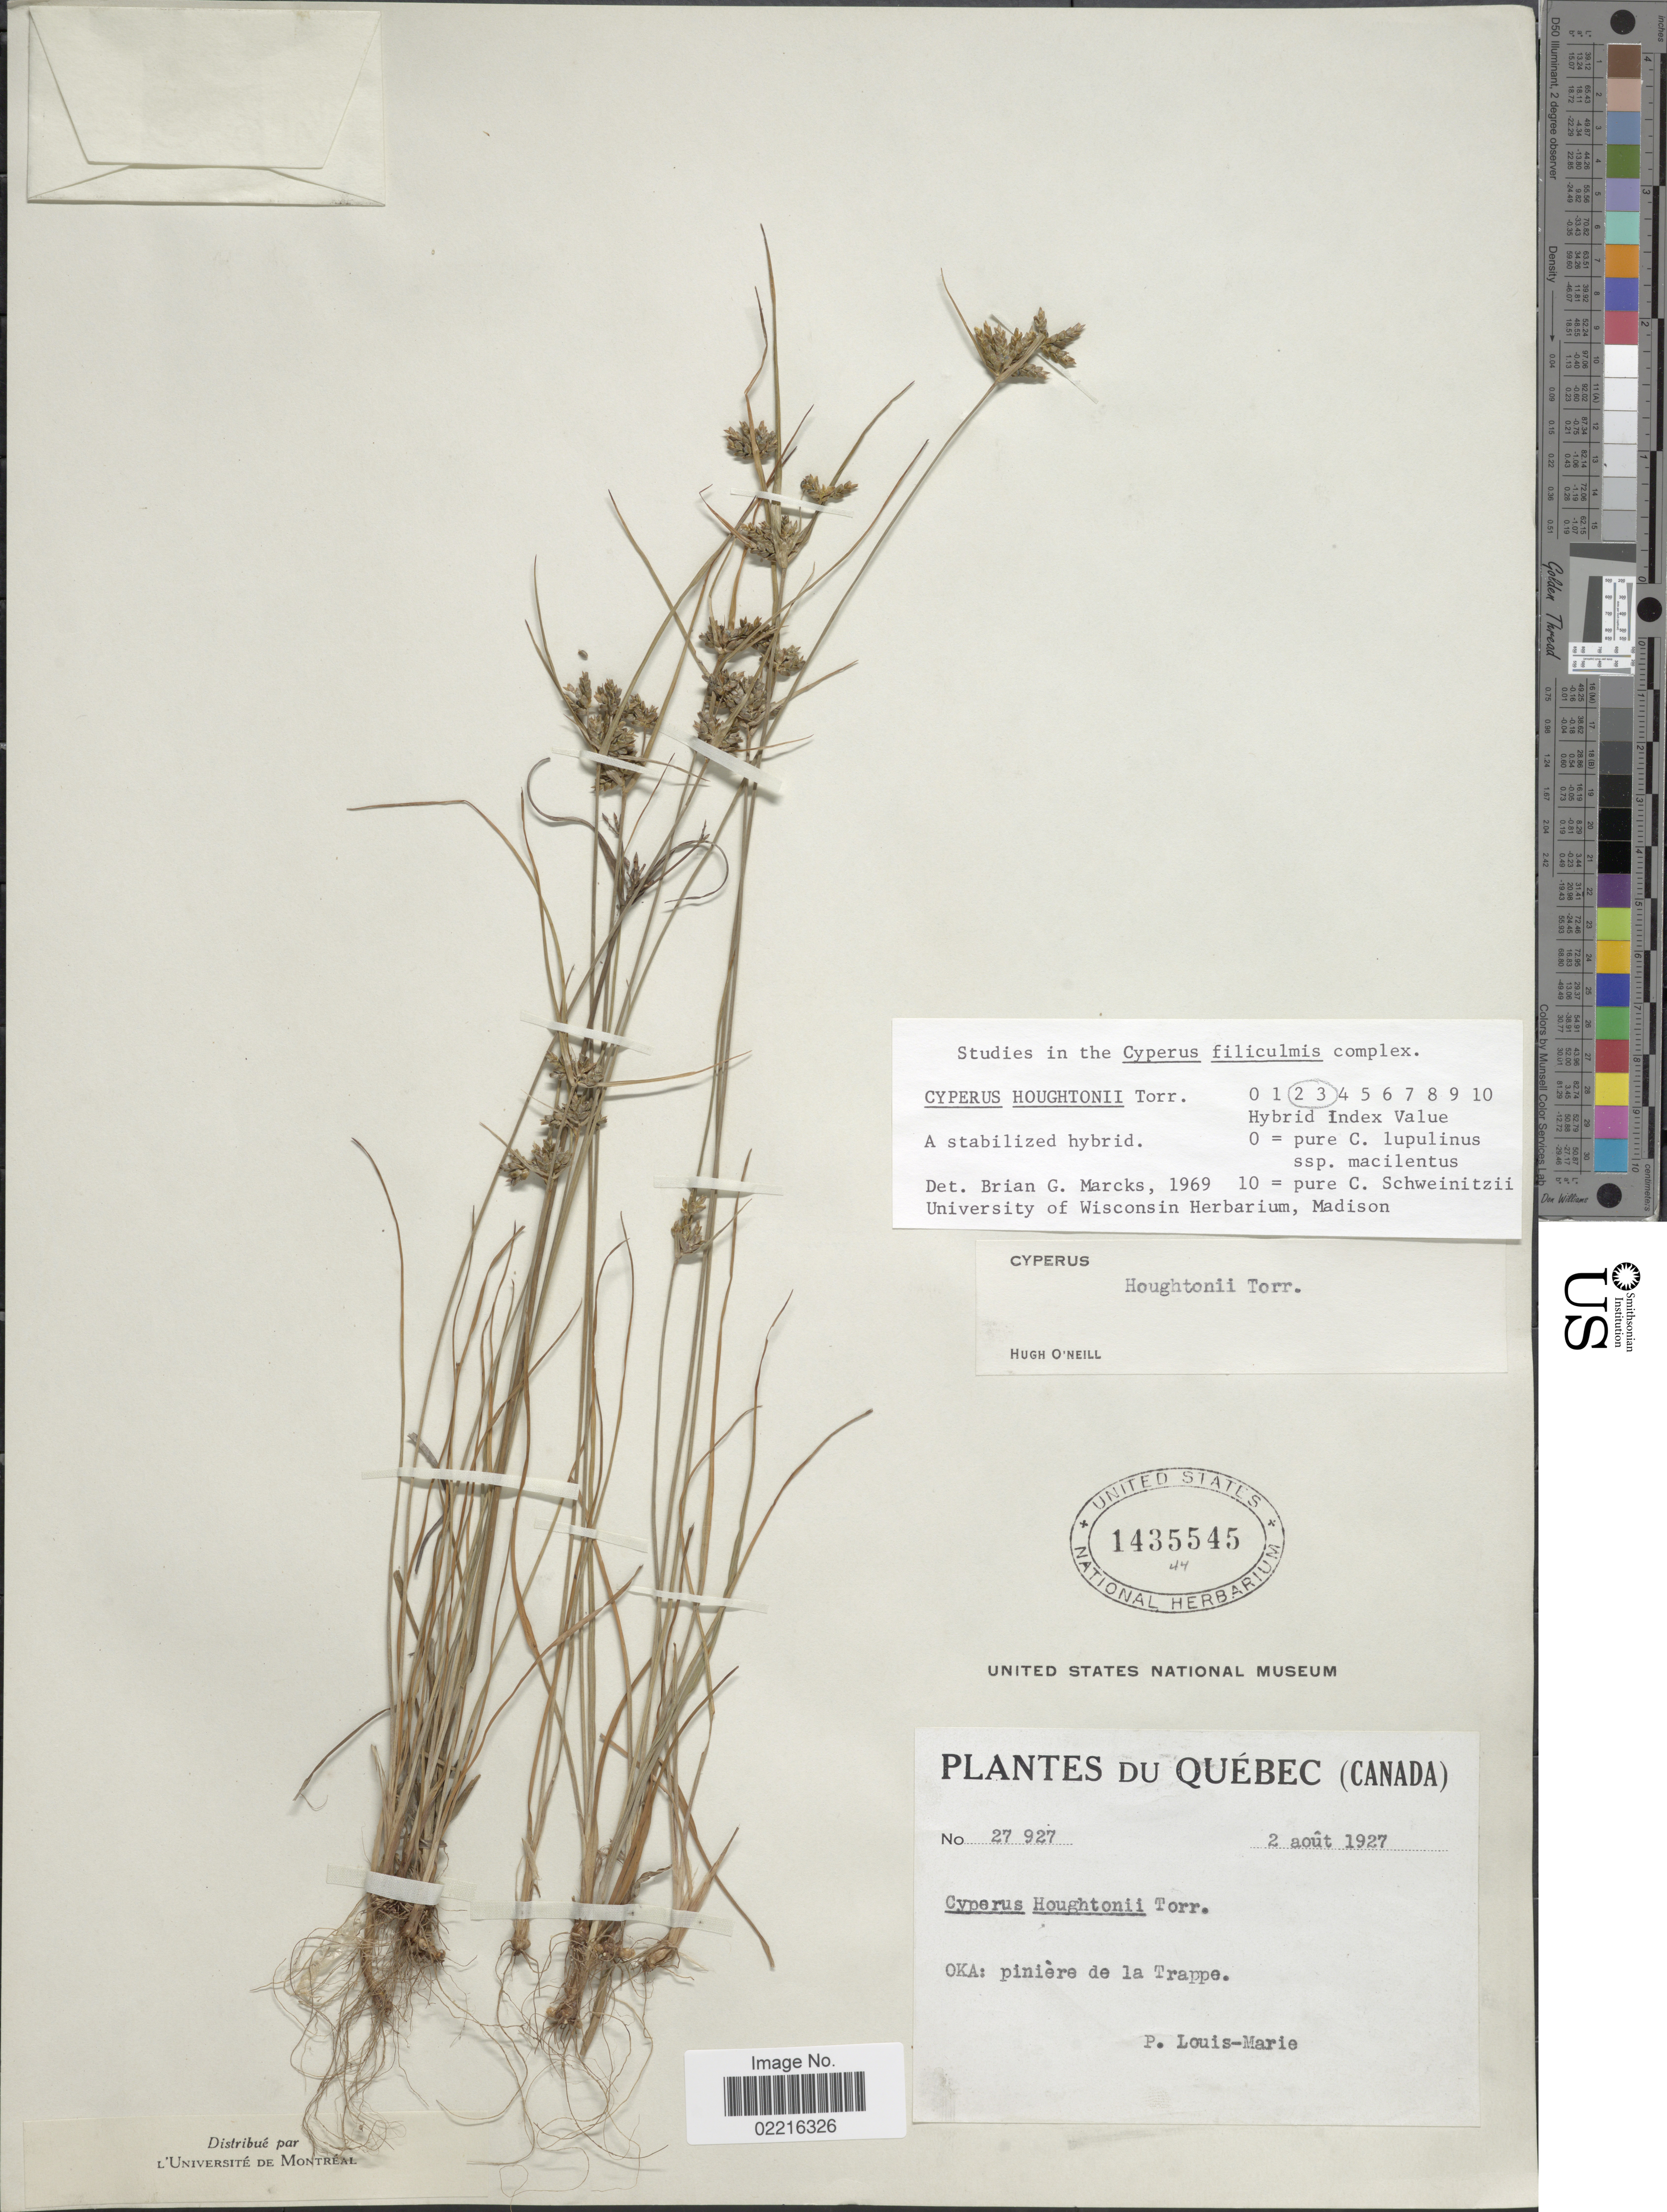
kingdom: Plantae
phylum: Tracheophyta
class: Liliopsida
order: Poales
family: Cyperaceae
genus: Cyperus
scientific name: Cyperus houghtonii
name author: Torr.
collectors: L.-M. LaLonde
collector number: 27927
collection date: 1927-08-02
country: Canada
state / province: Quebec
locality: Oka, piniere de la Trappe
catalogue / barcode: US 1435545